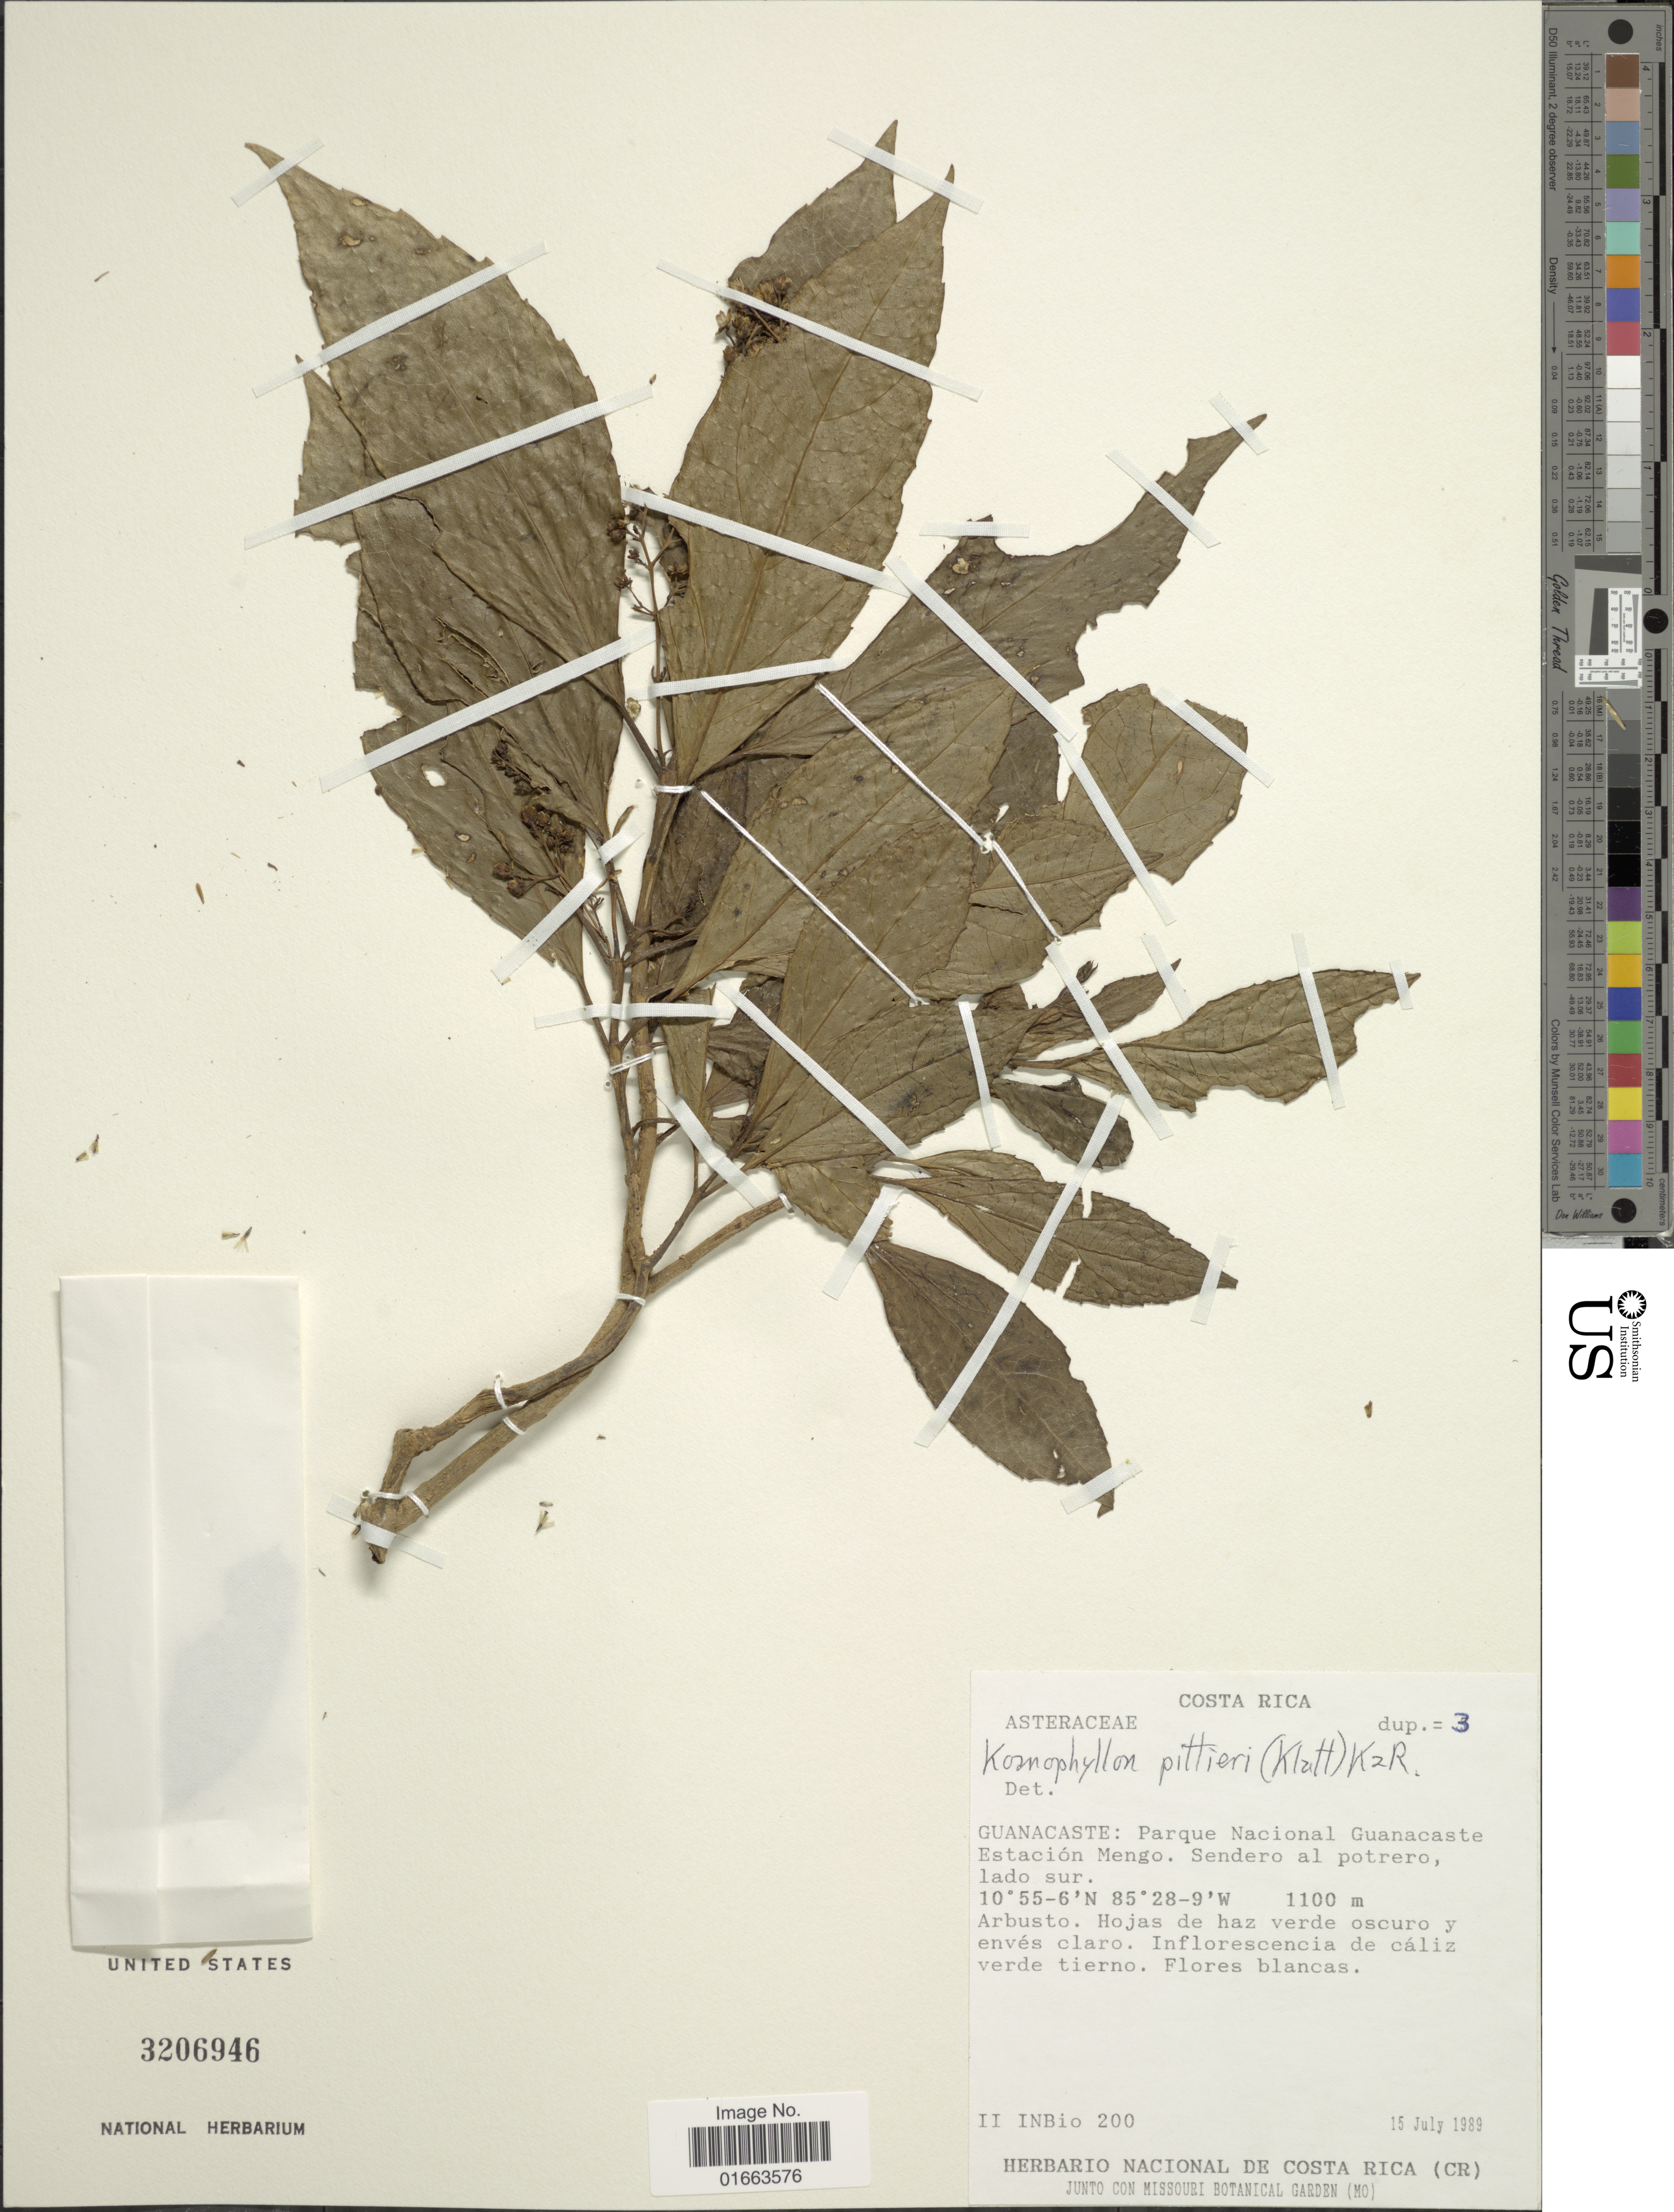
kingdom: Plantae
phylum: Tracheophyta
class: Magnoliopsida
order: Asterales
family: Asteraceae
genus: Koanophyllon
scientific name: Koanophyllon pittieri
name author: (Klatt) R.M. King & H. Rob.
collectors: Instituto Nacional de Biodiversidad (INBio) , Herbario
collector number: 200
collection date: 1989-07-15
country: Costa Rica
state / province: Guanacaste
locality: Parque Nacional Guanacaste Estación Mengo, Sendero al potrero lado sur, Arbusto, Hojas de haz verde oscuro y envés claro, Inflorescencia de cáliz verde tierno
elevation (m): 1100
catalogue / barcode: US 3206949